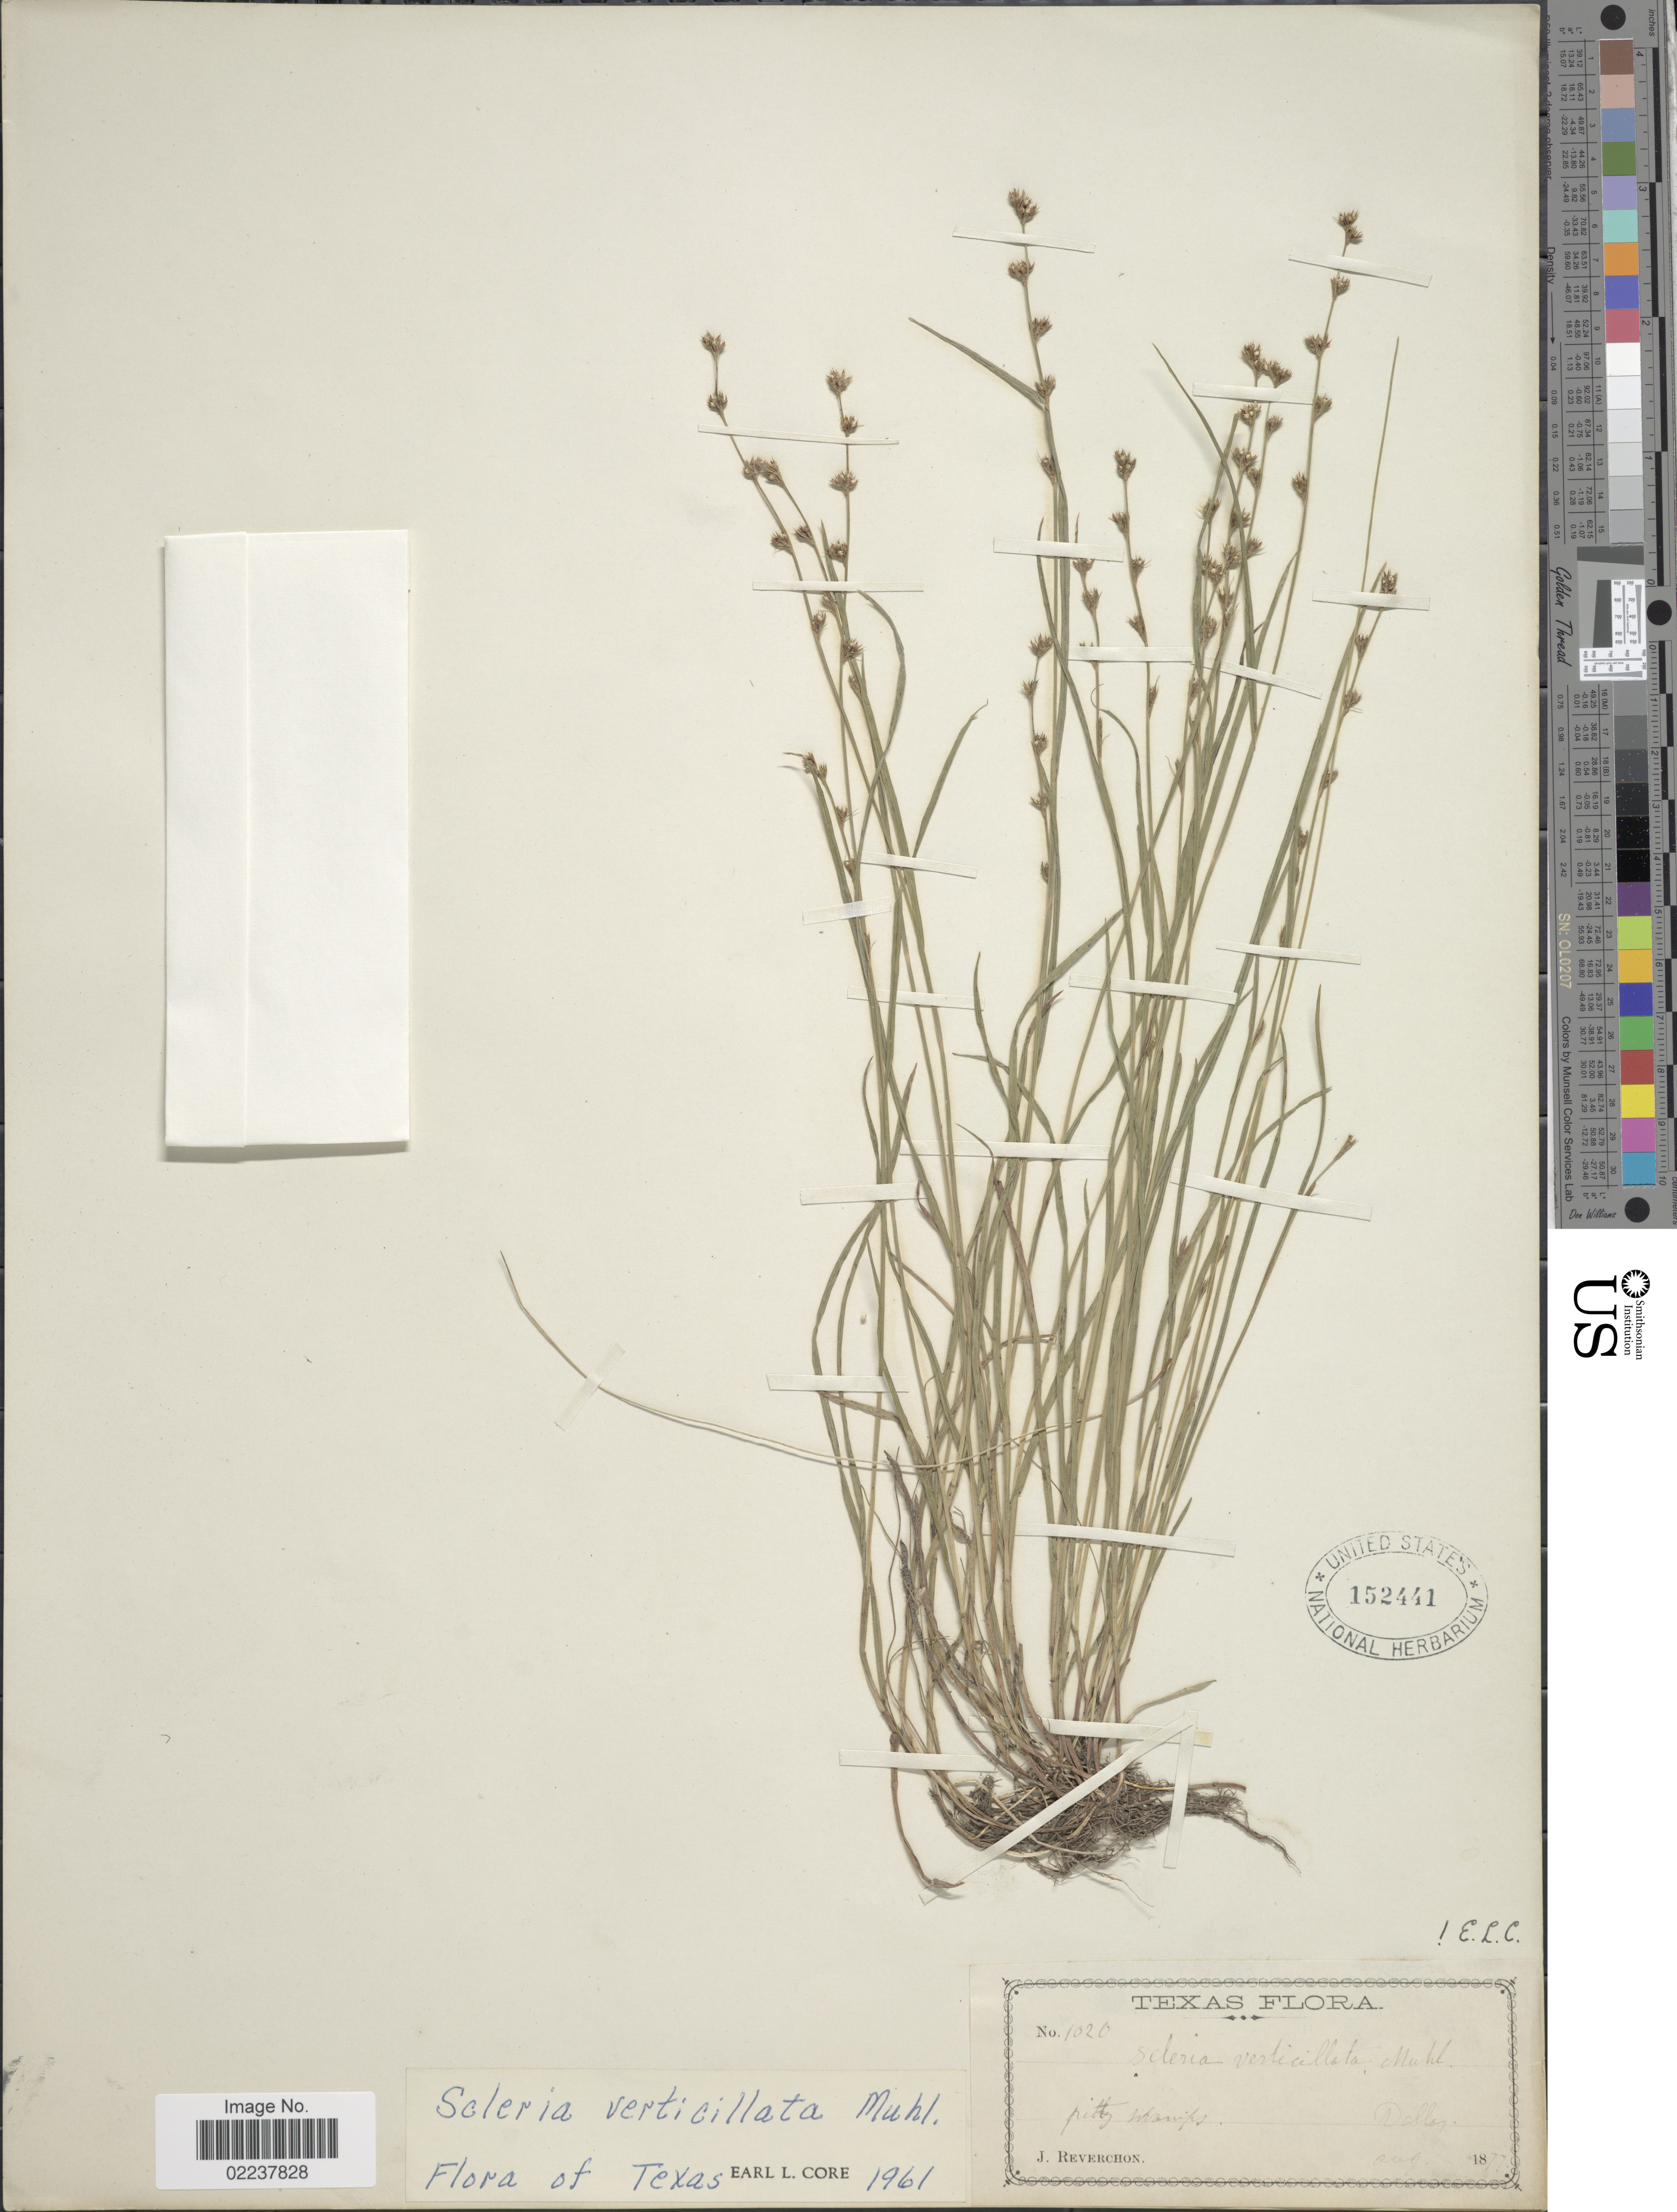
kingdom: Plantae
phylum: Tracheophyta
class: Liliopsida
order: Poales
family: Cyperaceae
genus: Scleria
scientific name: Scleria verticillata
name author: Muhl. ex Willd.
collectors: J. Reverchon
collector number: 1020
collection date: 1877-08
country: United States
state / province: Texas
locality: Dallas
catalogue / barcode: US 152441